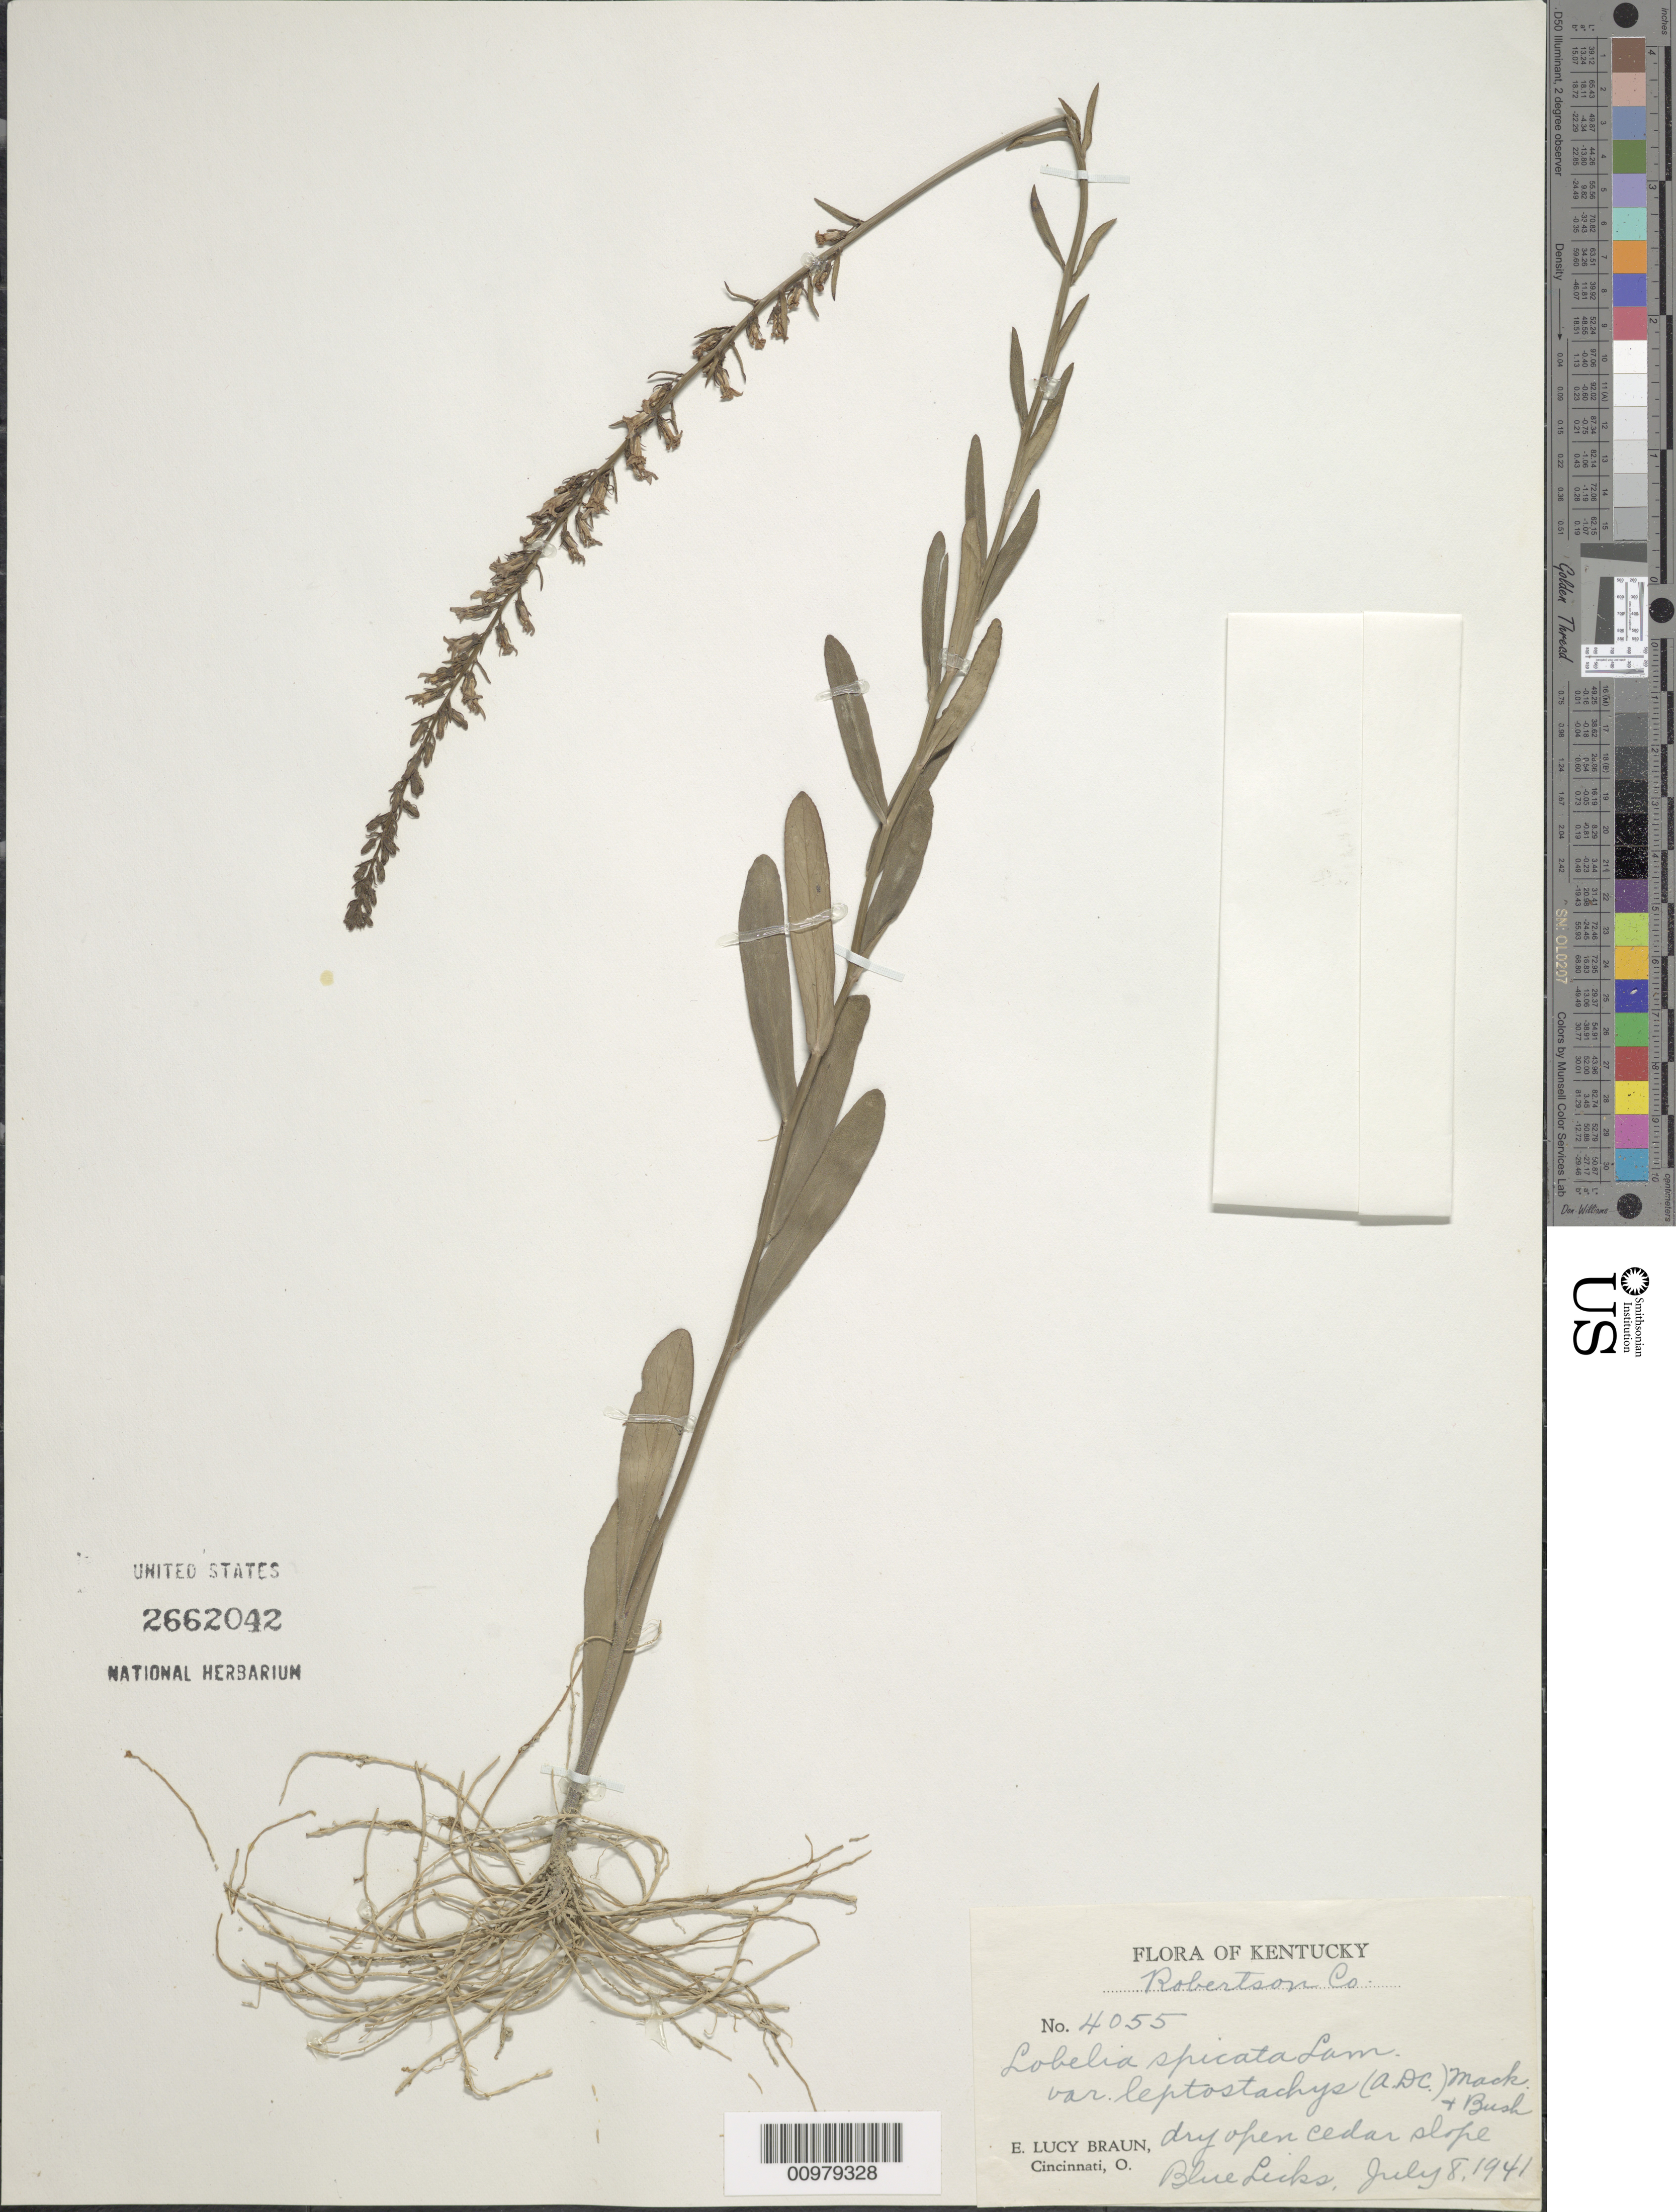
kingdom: Plantae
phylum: Tracheophyta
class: Magnoliopsida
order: Asterales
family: Campanulaceae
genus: Lobelia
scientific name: Lobelia spicata var. leptostachys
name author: (A. DC.) Mack. & Bush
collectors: E. L. Braun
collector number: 4055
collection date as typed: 08 Jul 1941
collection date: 1941-07-08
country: United States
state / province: Kentucky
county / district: Robertson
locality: Blue Licks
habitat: dry open cedar slope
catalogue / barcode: US 2662042